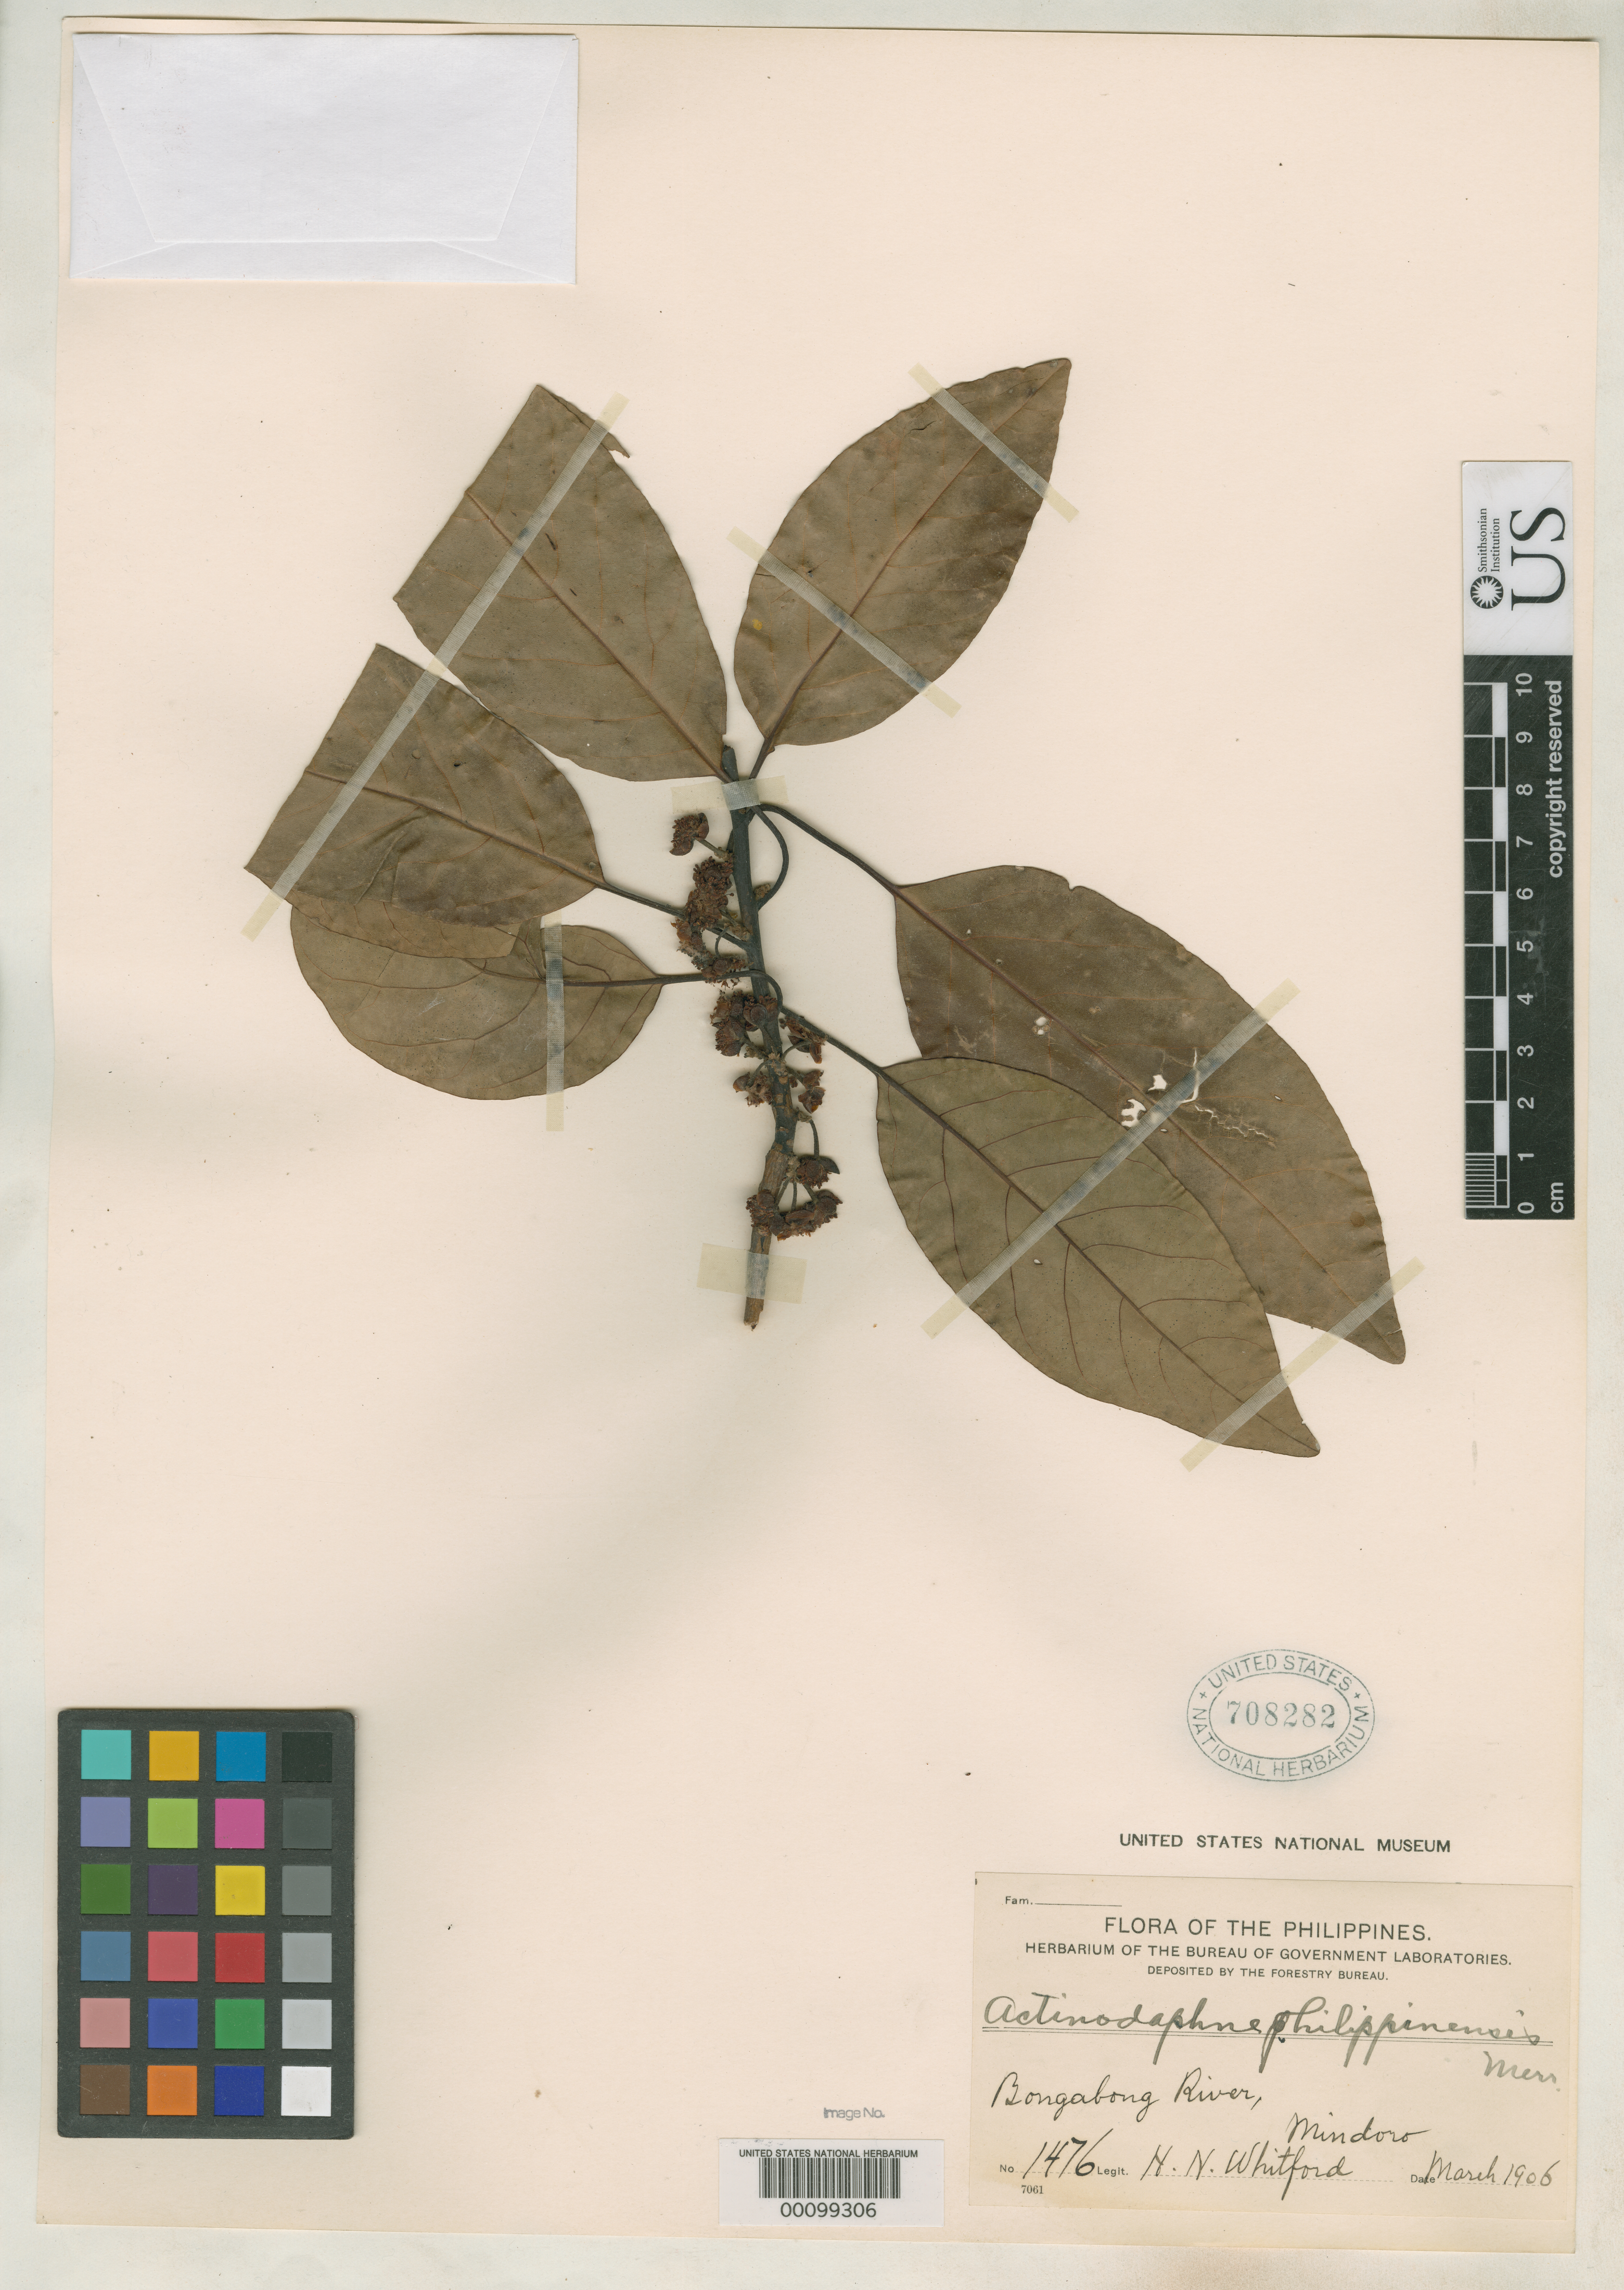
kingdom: Plantae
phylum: Tracheophyta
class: Magnoliopsida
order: Laurales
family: Lauraceae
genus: Actinodaphne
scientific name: Actinodaphne philippinensis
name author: Merr.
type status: Isosyntype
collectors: H. N. Whitford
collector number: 1476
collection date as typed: Feb 1906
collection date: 1906-02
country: Philippines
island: Mindoro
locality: Bongabong River.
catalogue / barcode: US 708282